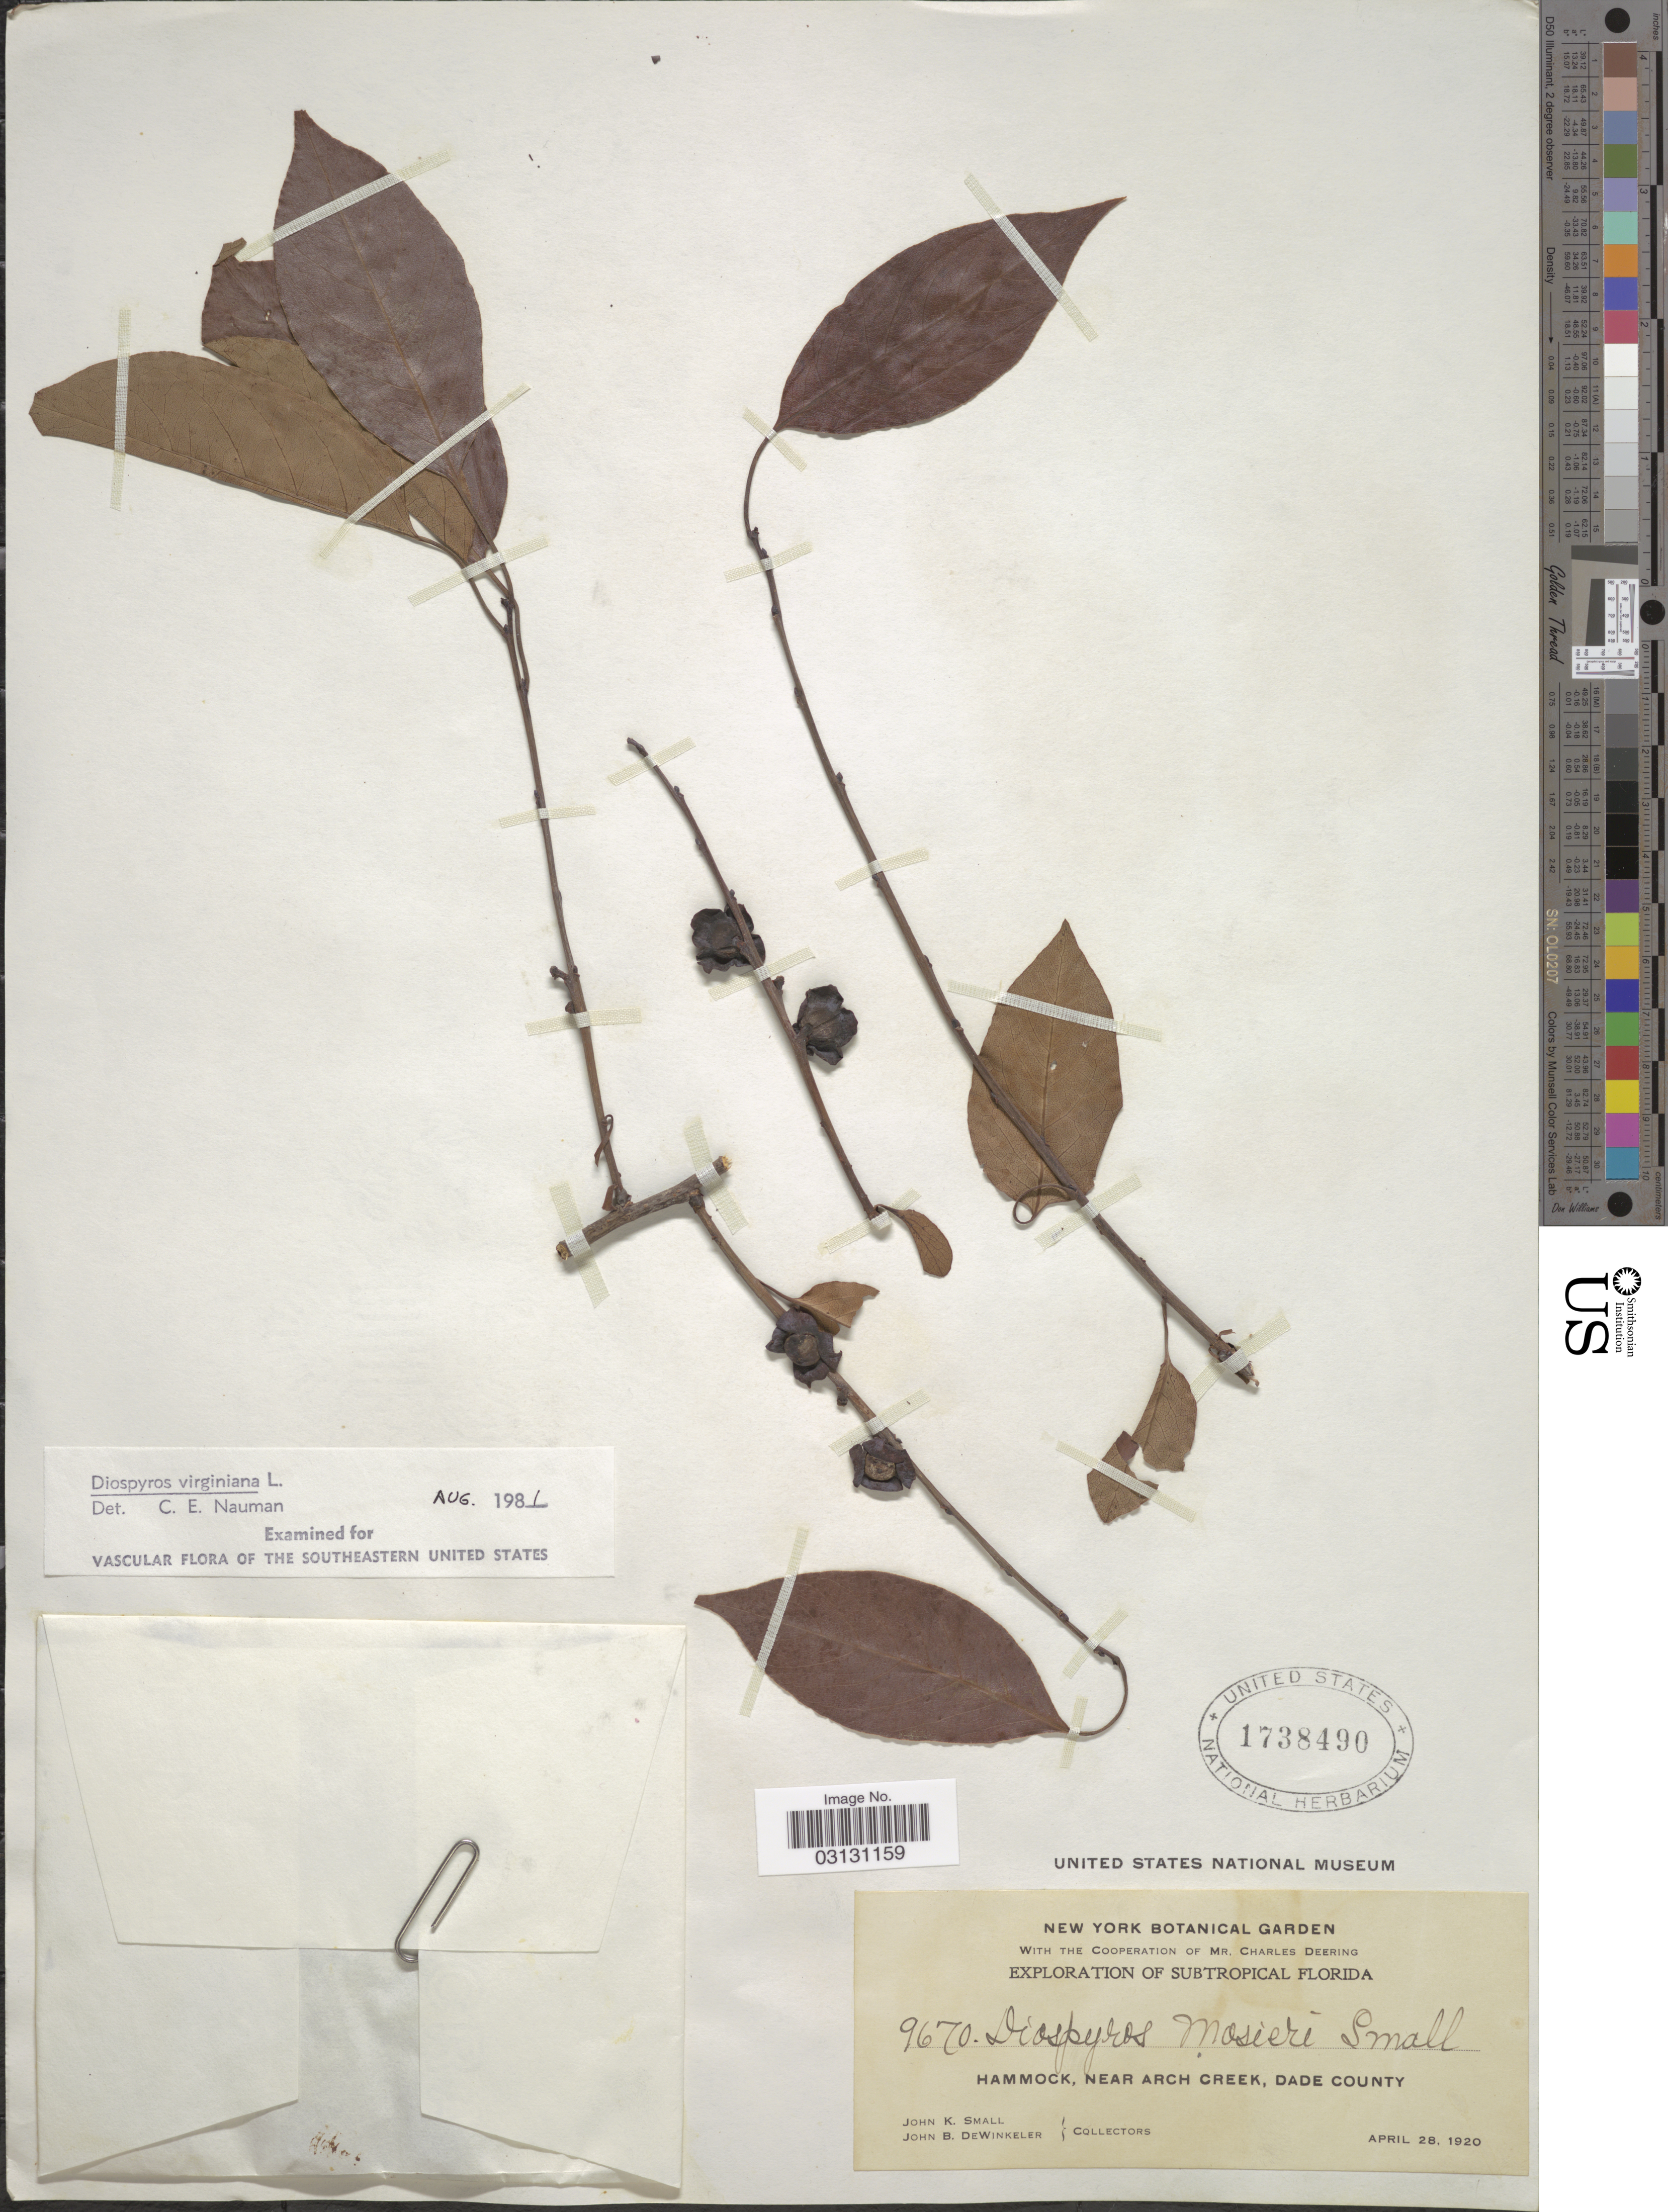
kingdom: Plantae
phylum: Tracheophyta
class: Magnoliopsida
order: Ericales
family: Ebenaceae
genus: Diospyros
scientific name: Diospyros virginiana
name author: L.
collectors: J. K. Small & J. B. Dewinkeler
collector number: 9670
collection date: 1920-04-28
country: United States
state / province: Florida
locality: Subtropical Florida. Hammock, near Arch Creek, Dade County.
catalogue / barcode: US 1738490